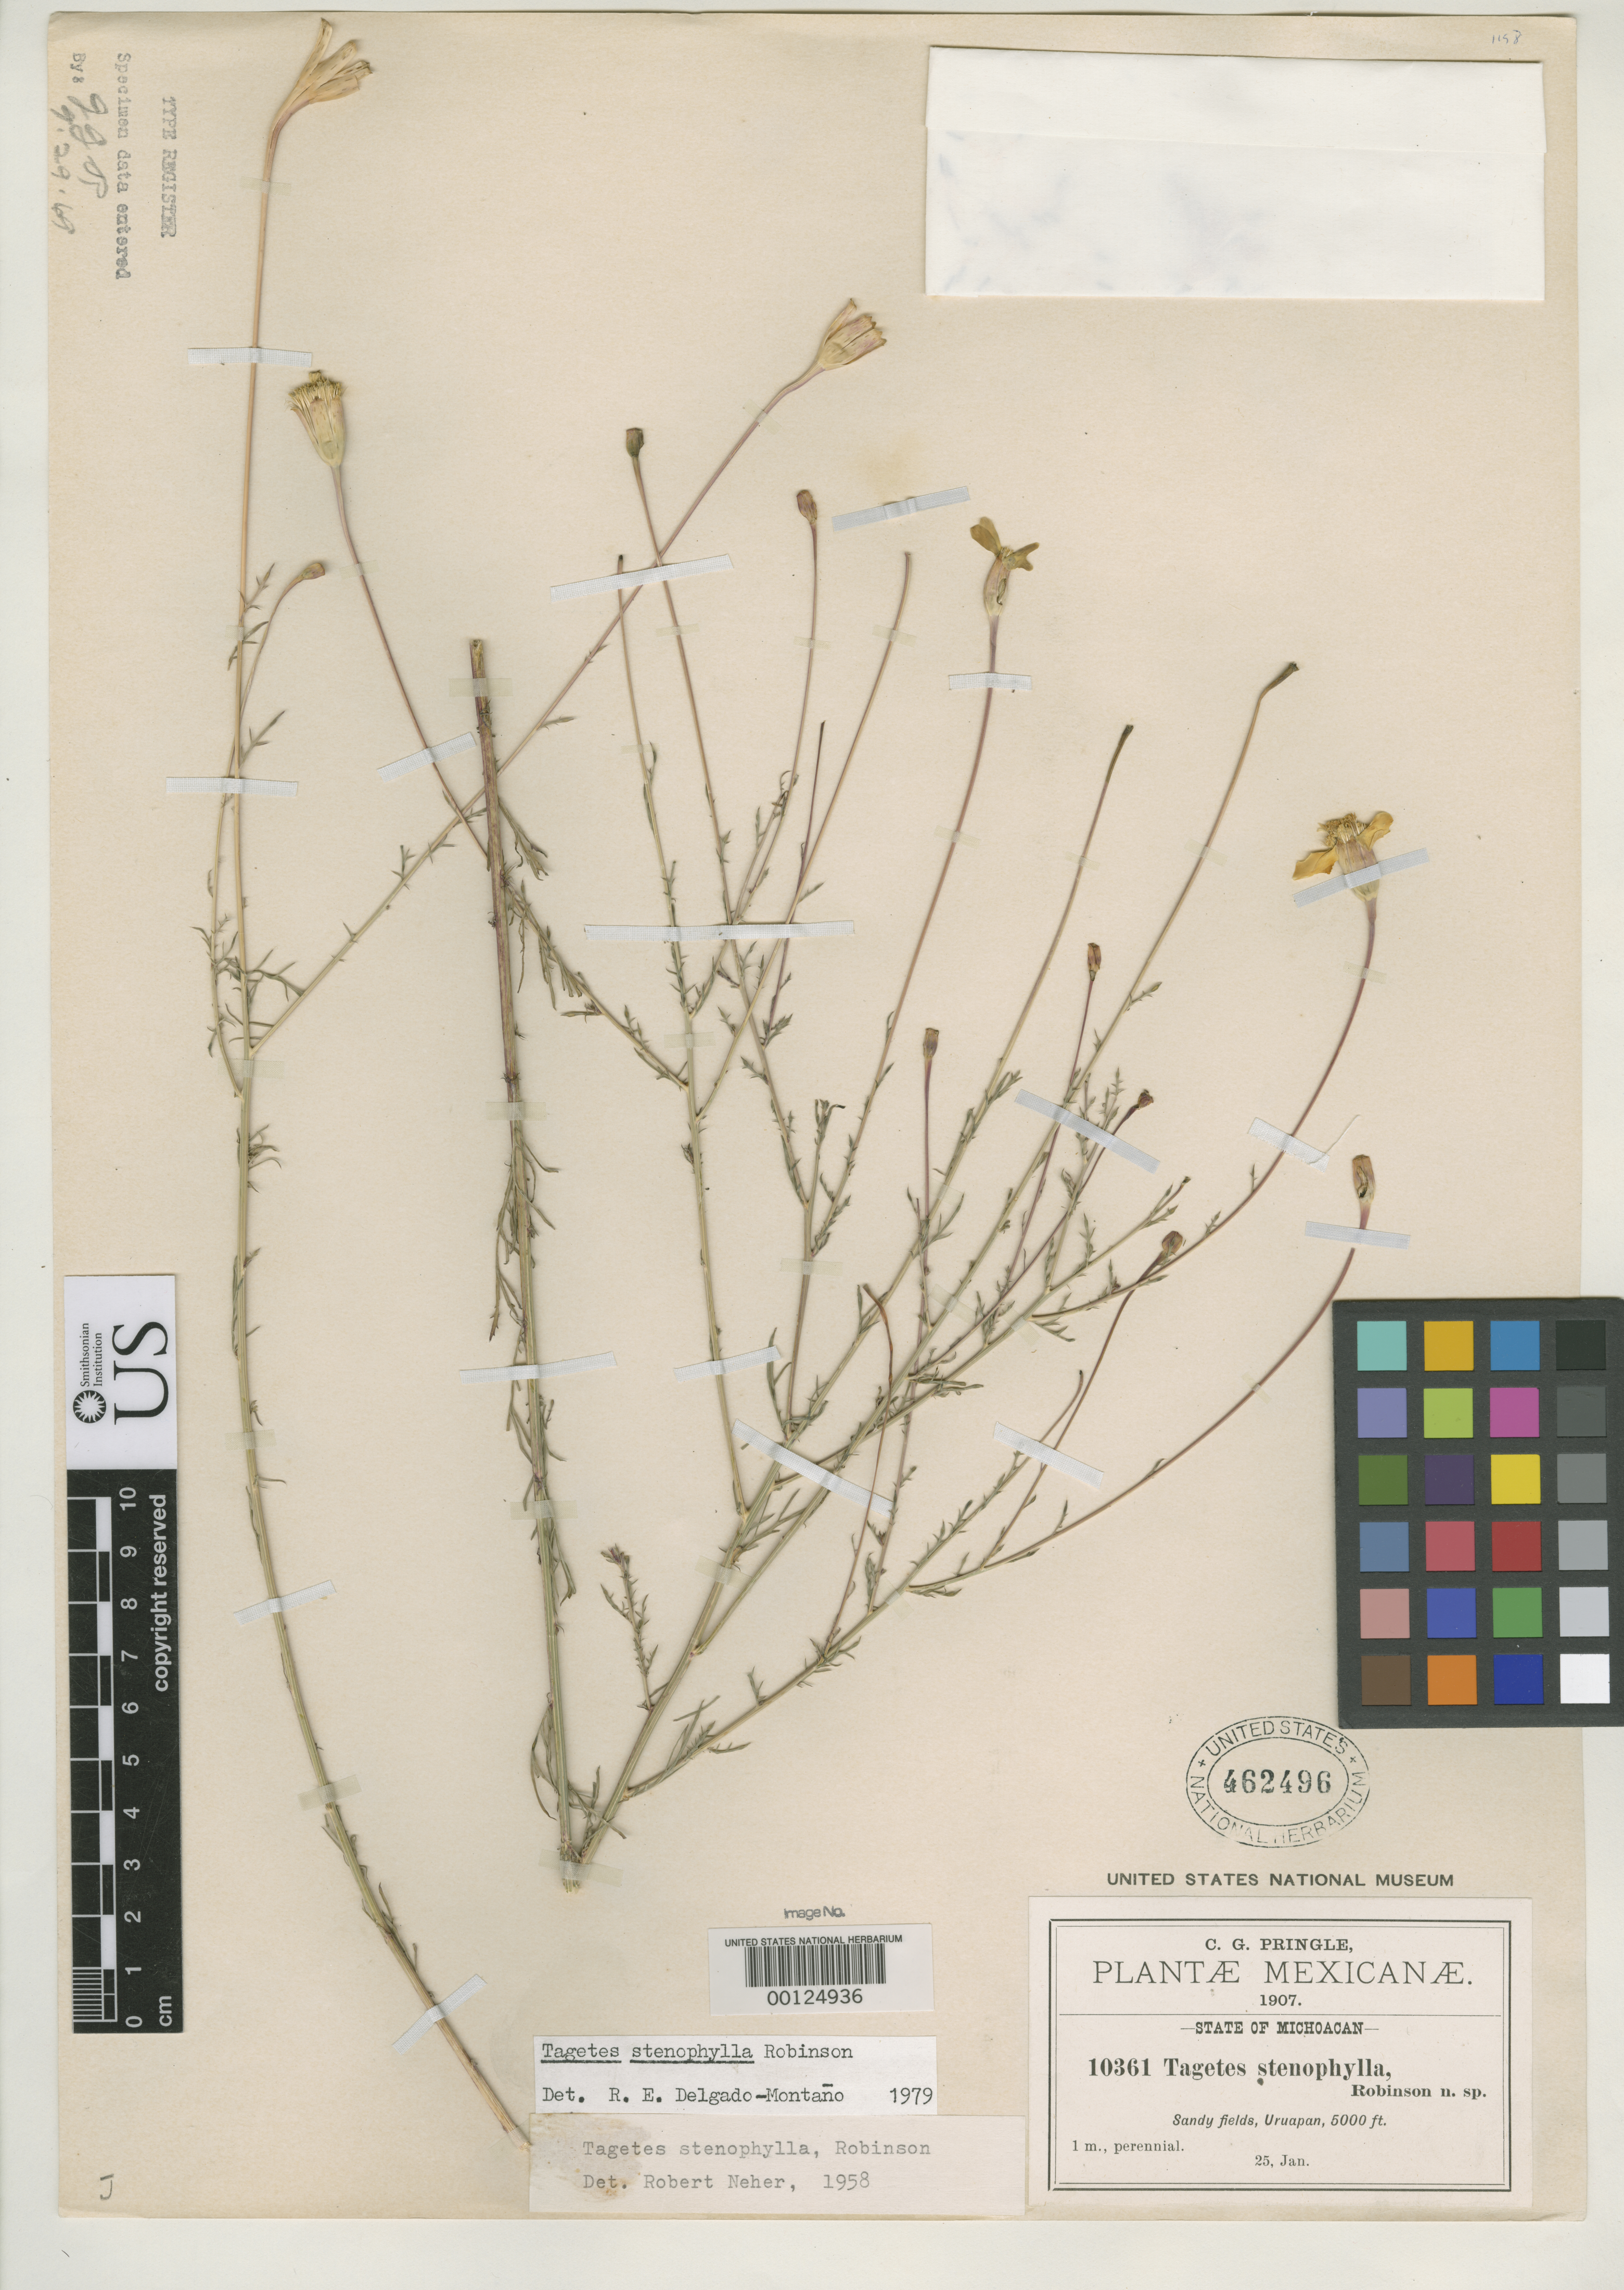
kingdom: Plantae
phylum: Tracheophyta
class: Magnoliopsida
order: Asterales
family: Asteraceae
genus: Tagetes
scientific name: Tagetes stenophylla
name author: B.L. Rob.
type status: Isotype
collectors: C. G. Pringle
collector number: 10361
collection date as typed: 25 Jan 1907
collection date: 1907-01-25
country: Mexico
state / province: Michoacán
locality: Near Uruapan.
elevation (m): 1524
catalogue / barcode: US 462496